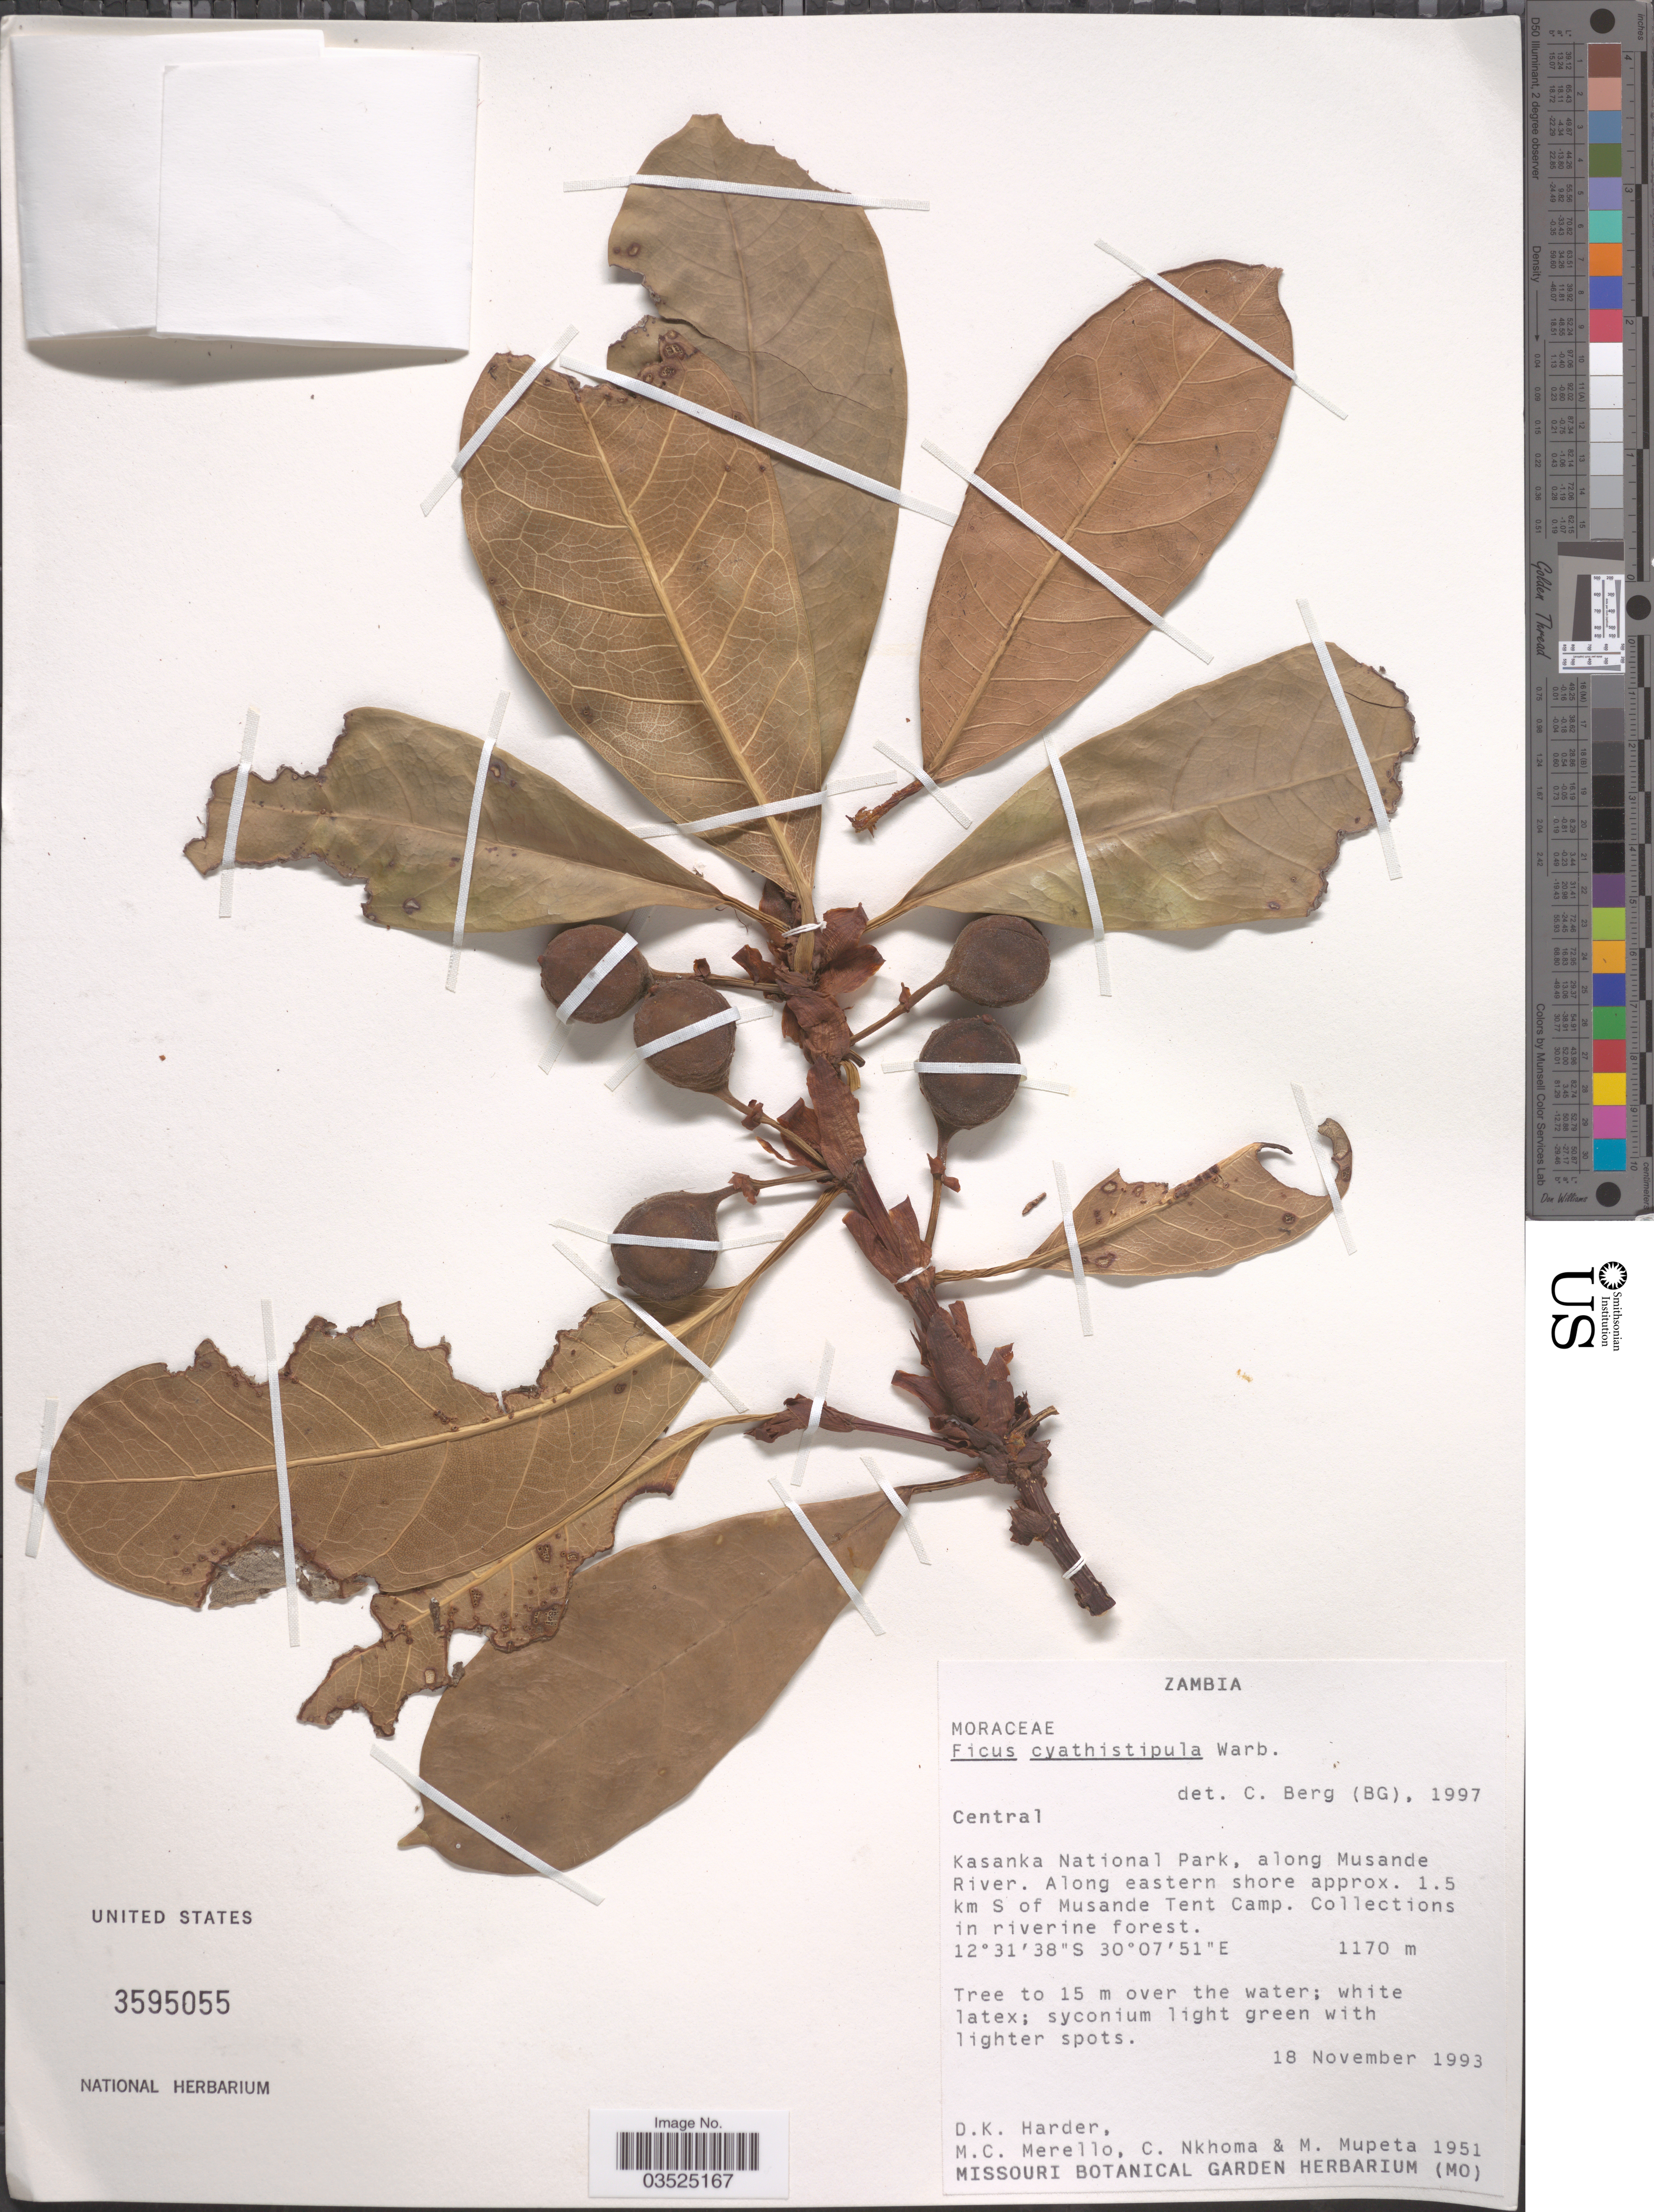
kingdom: Plantae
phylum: Tracheophyta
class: Magnoliopsida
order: Rosales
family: Moraceae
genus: Ficus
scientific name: Ficus cyathistipula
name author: Warb.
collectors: D. Harder, M. Merello, C. Nkhoma & M. Mupeta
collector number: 1951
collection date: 1993-11-18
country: Zambia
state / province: Central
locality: Kasanka National Park, along Musande River. Along eastern shore approx. 1.5 km S of Musande Tent Camp.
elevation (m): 1170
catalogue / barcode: US 3595055